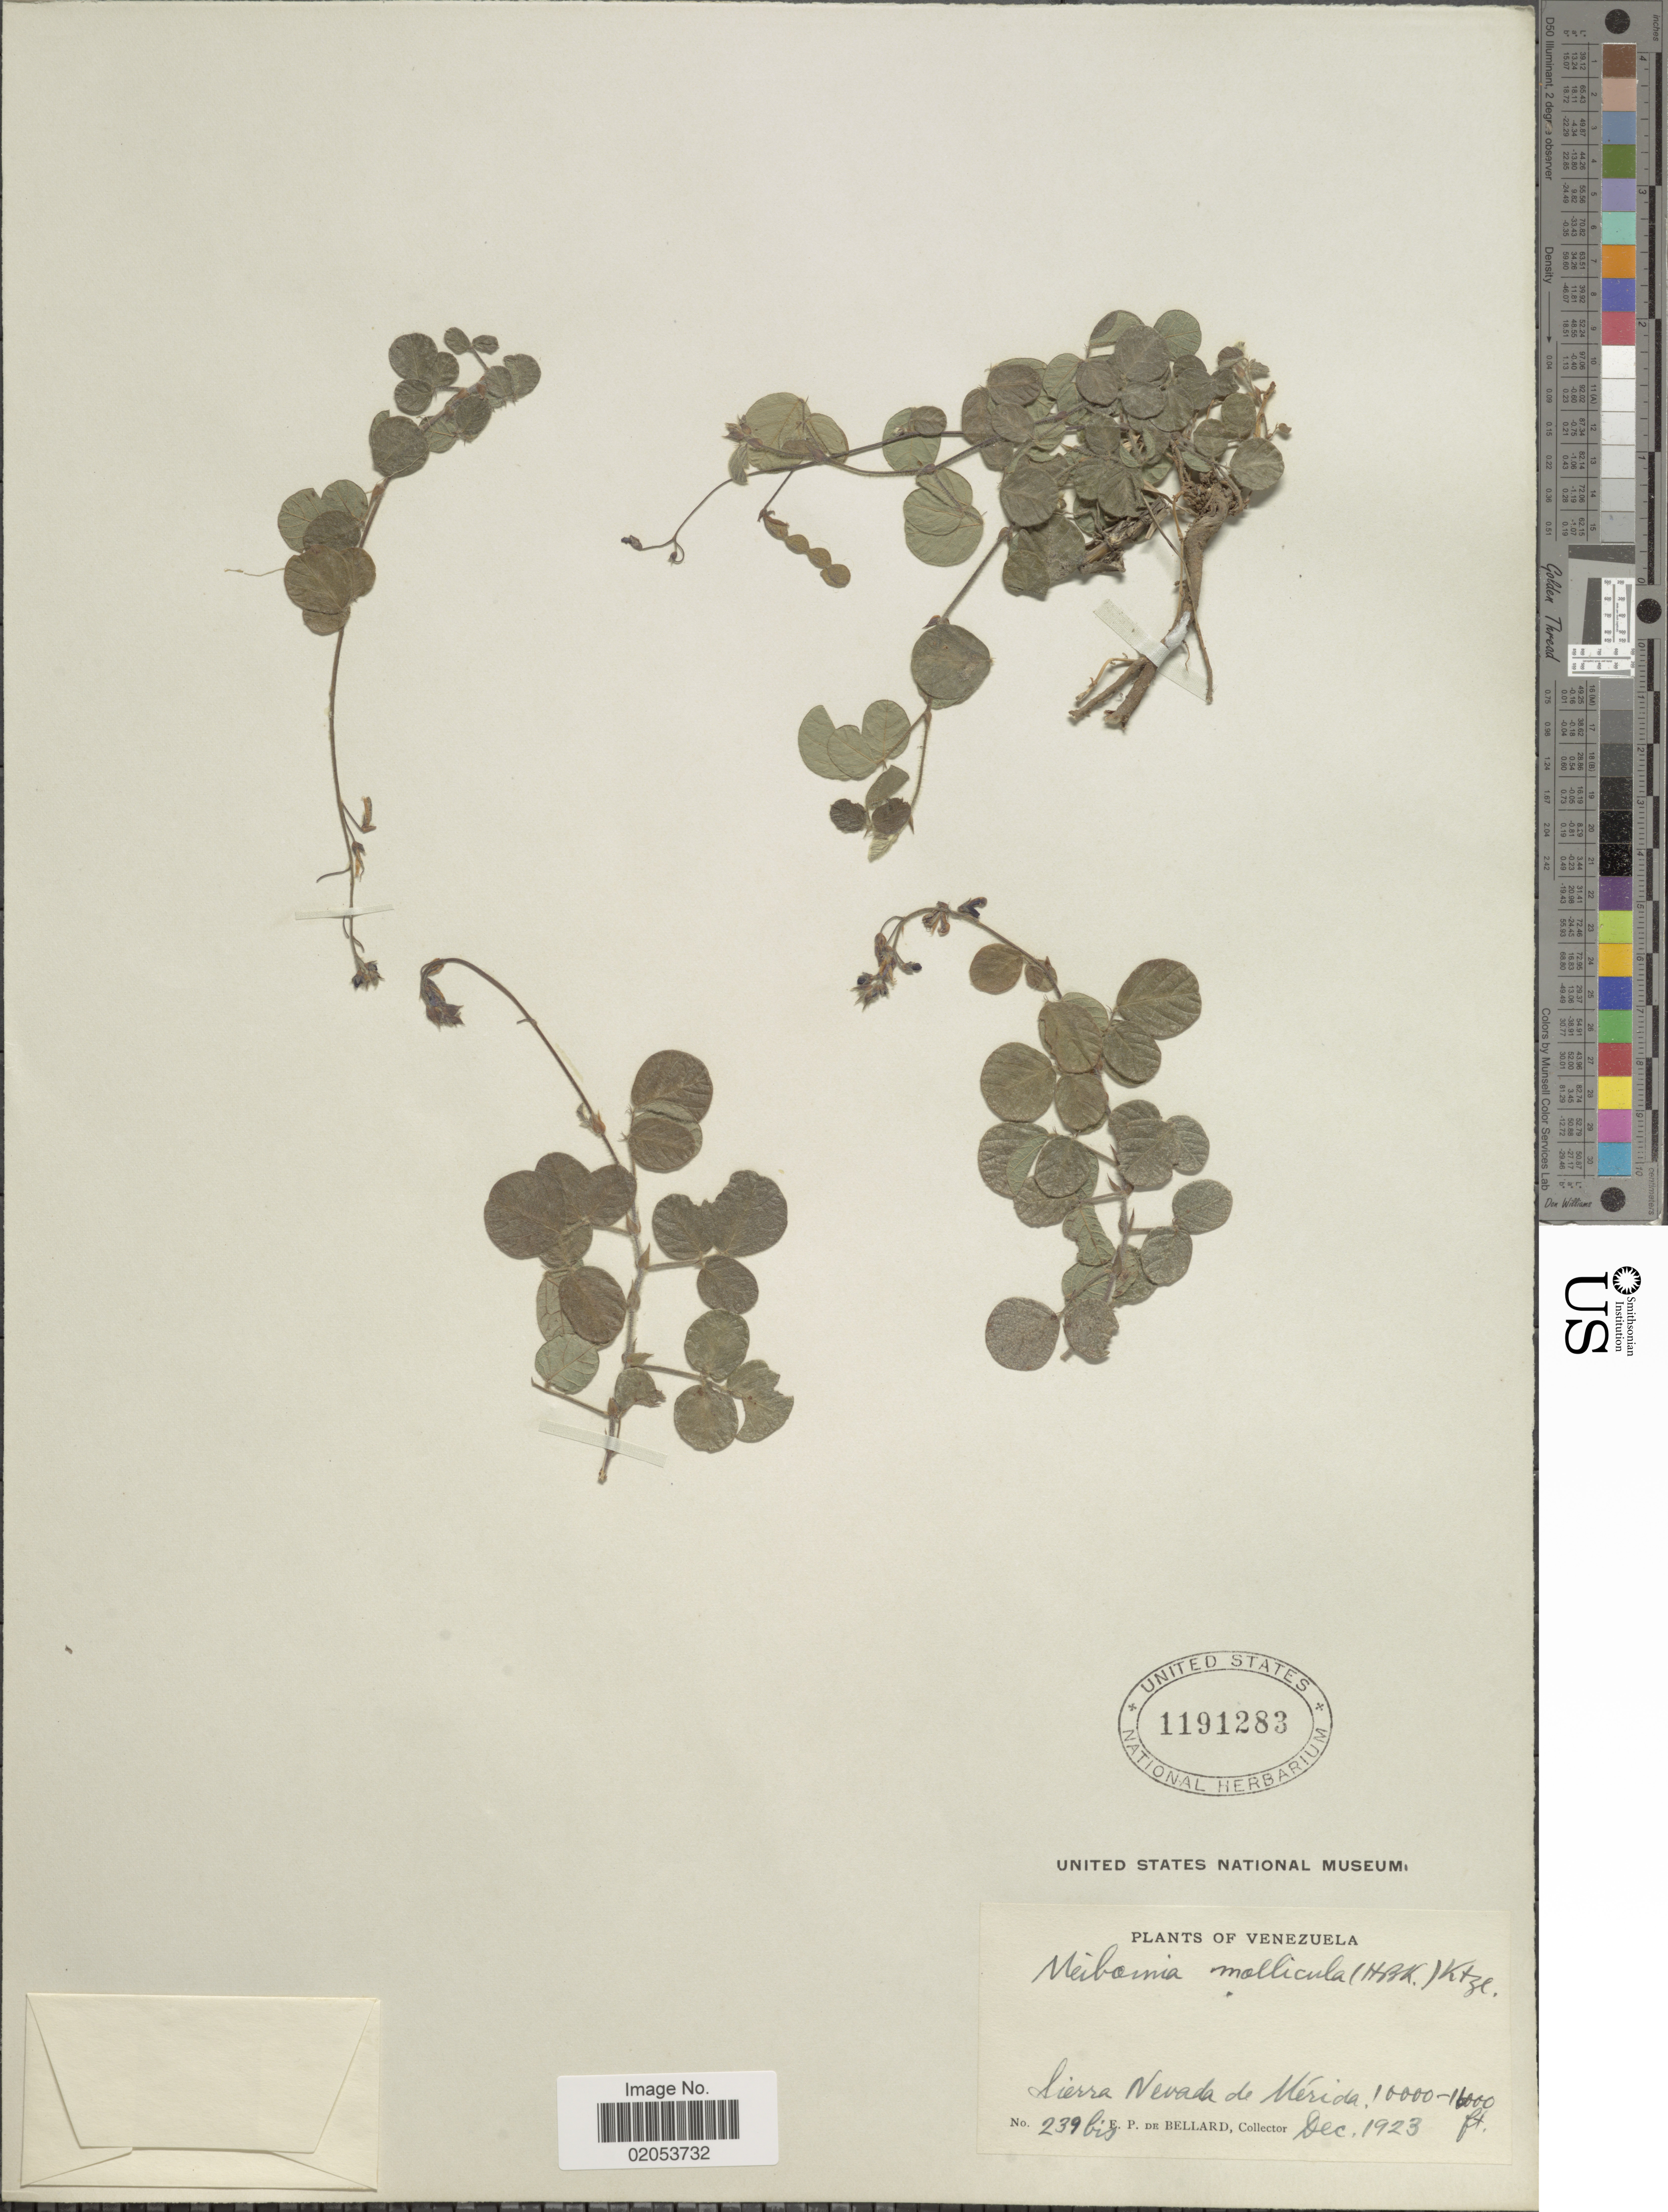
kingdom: Plantae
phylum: Tracheophyta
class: Magnoliopsida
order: Fabales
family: Fabaceae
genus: Desmodium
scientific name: Desmodium molliculum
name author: (Kunth) DC.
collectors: E. de Bellard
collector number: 239bis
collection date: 1923-12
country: Venezuela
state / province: Mérida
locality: Sierra Nevada de Merida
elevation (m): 3048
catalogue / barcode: US 1191283